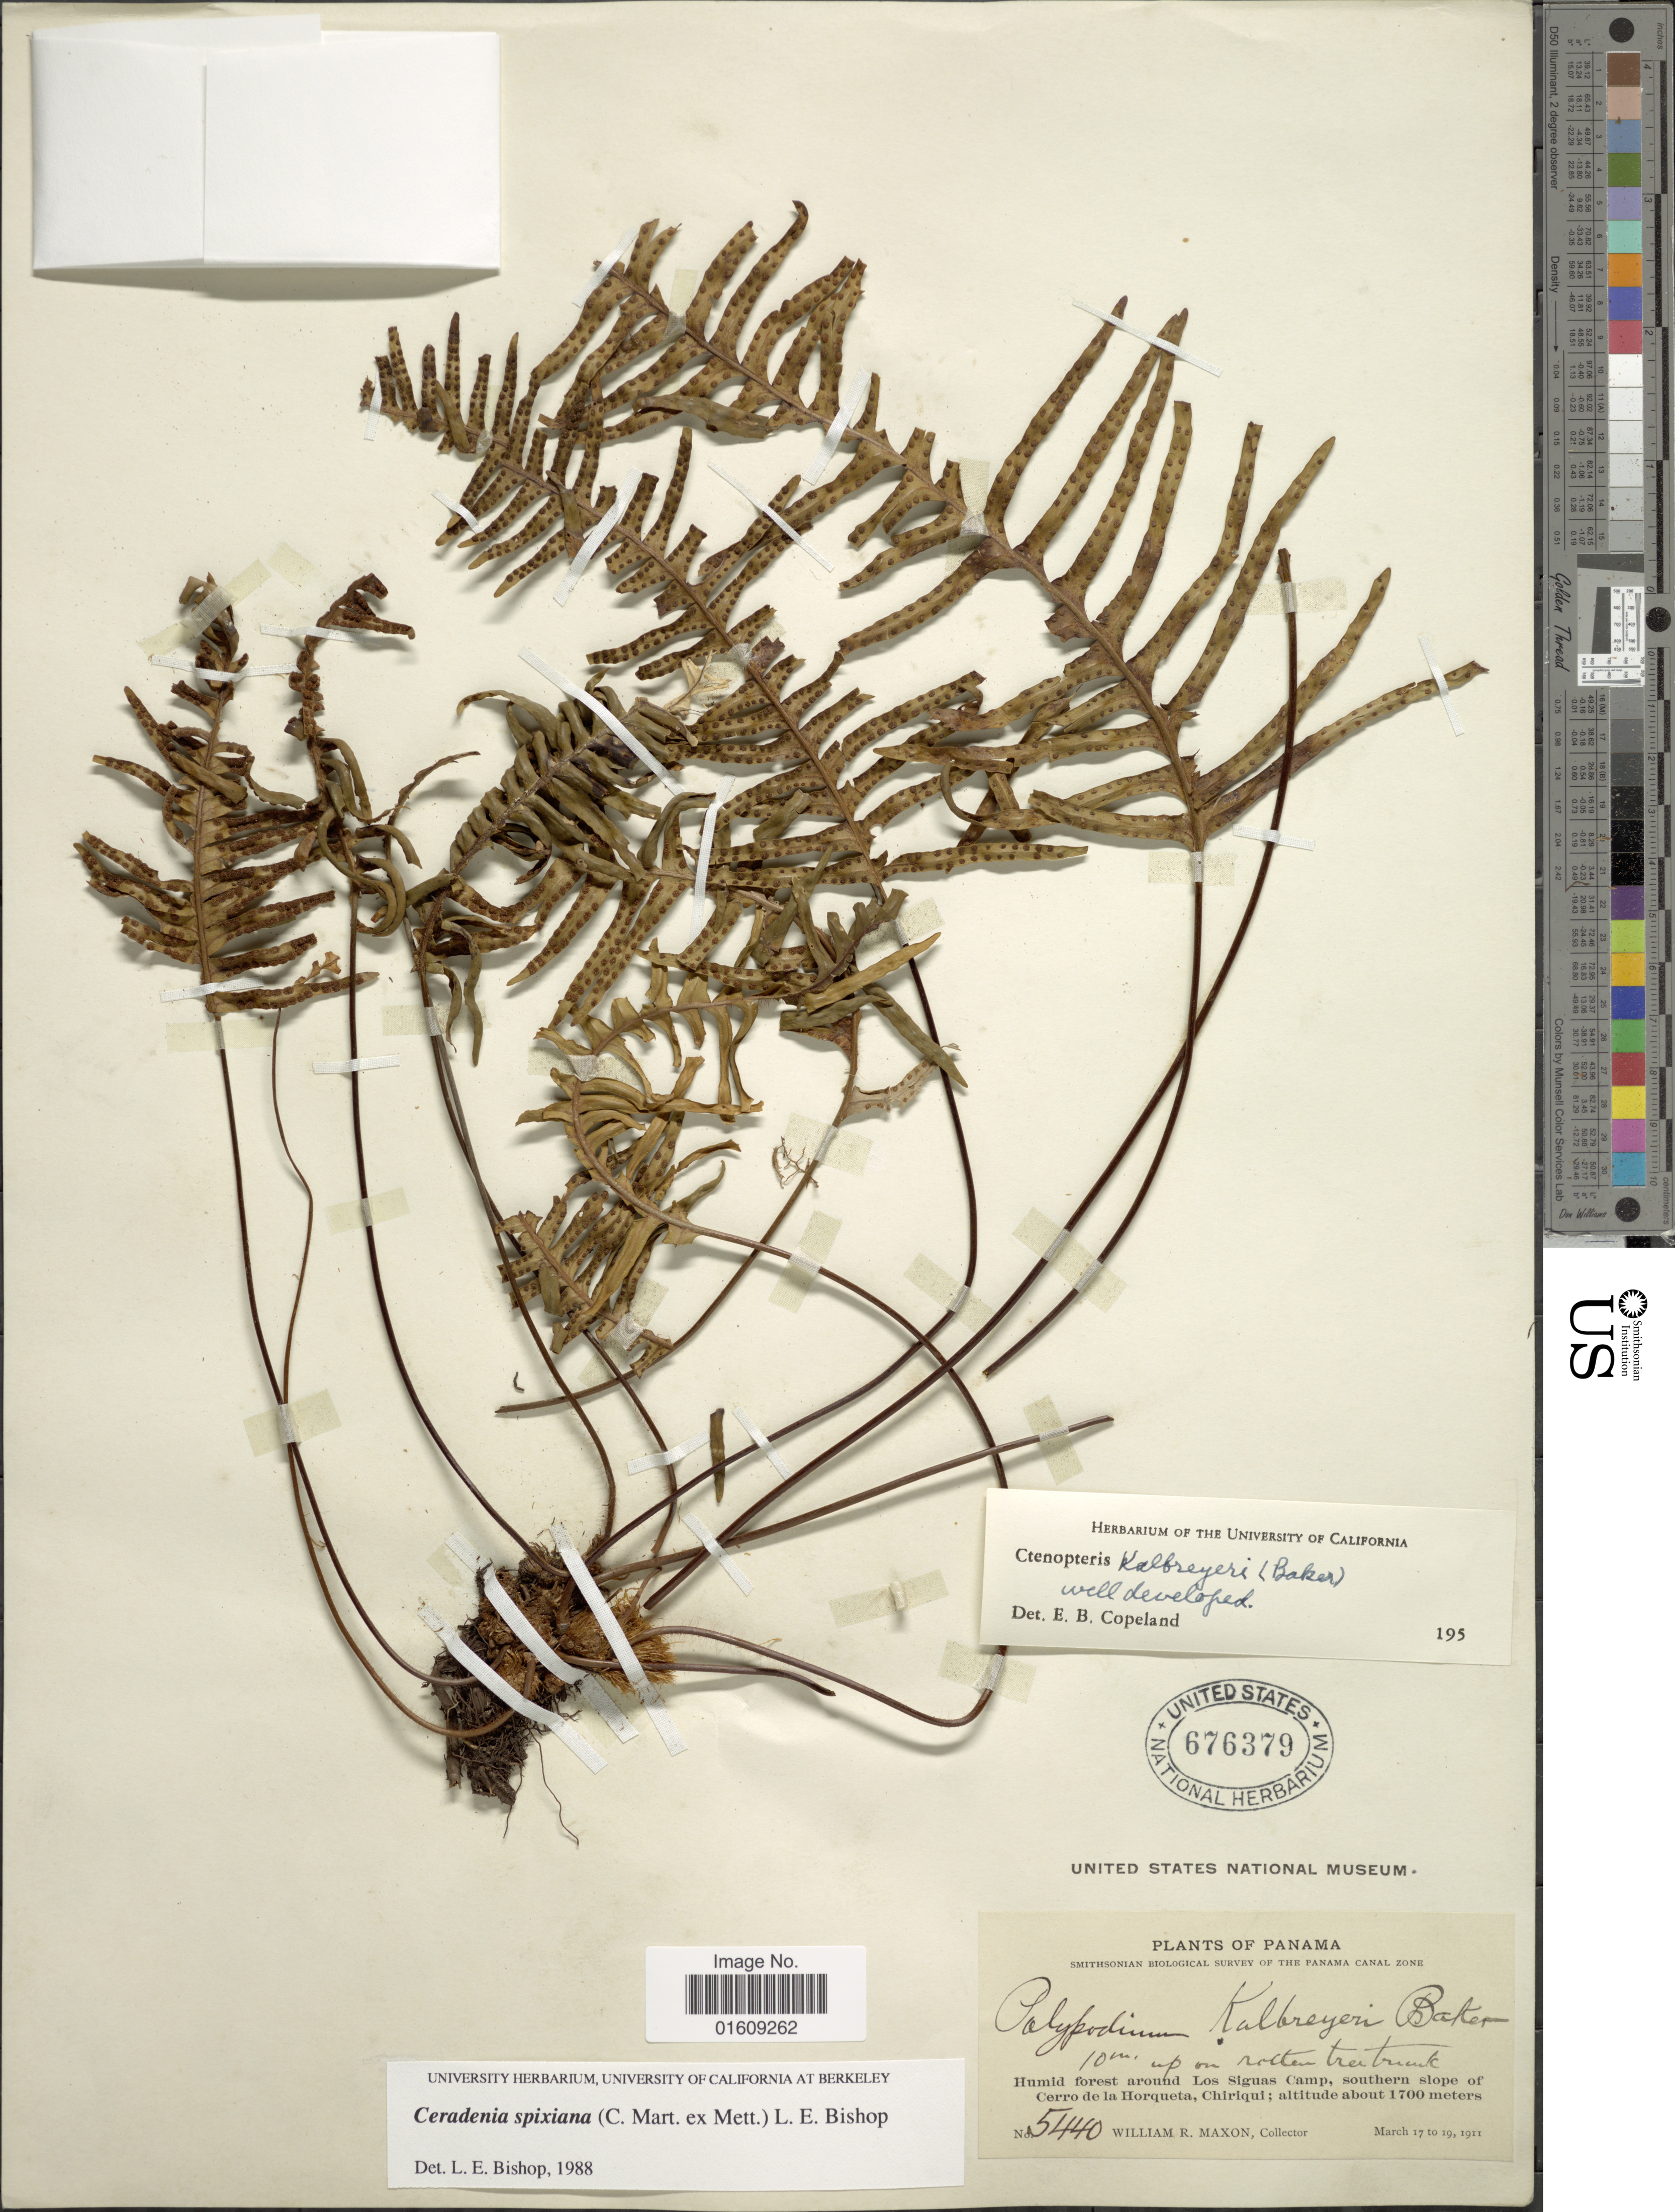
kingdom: Plantae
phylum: Tracheophyta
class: Polypodiopsida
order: Polypodiales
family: Polypodiaceae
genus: Ceradenia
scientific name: Ceradenia spixiana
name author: (Mart. ex Mett.) L.E. Bishop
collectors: W. R. Maxon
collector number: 5440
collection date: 1911-03-17/1911-03-19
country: Panama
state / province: Chiriqui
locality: Panama, Humid forest around Los Siguas Camp, southern slope of Cerro de la Horqueta, Chiriqui.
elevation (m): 1700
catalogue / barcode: US 676379